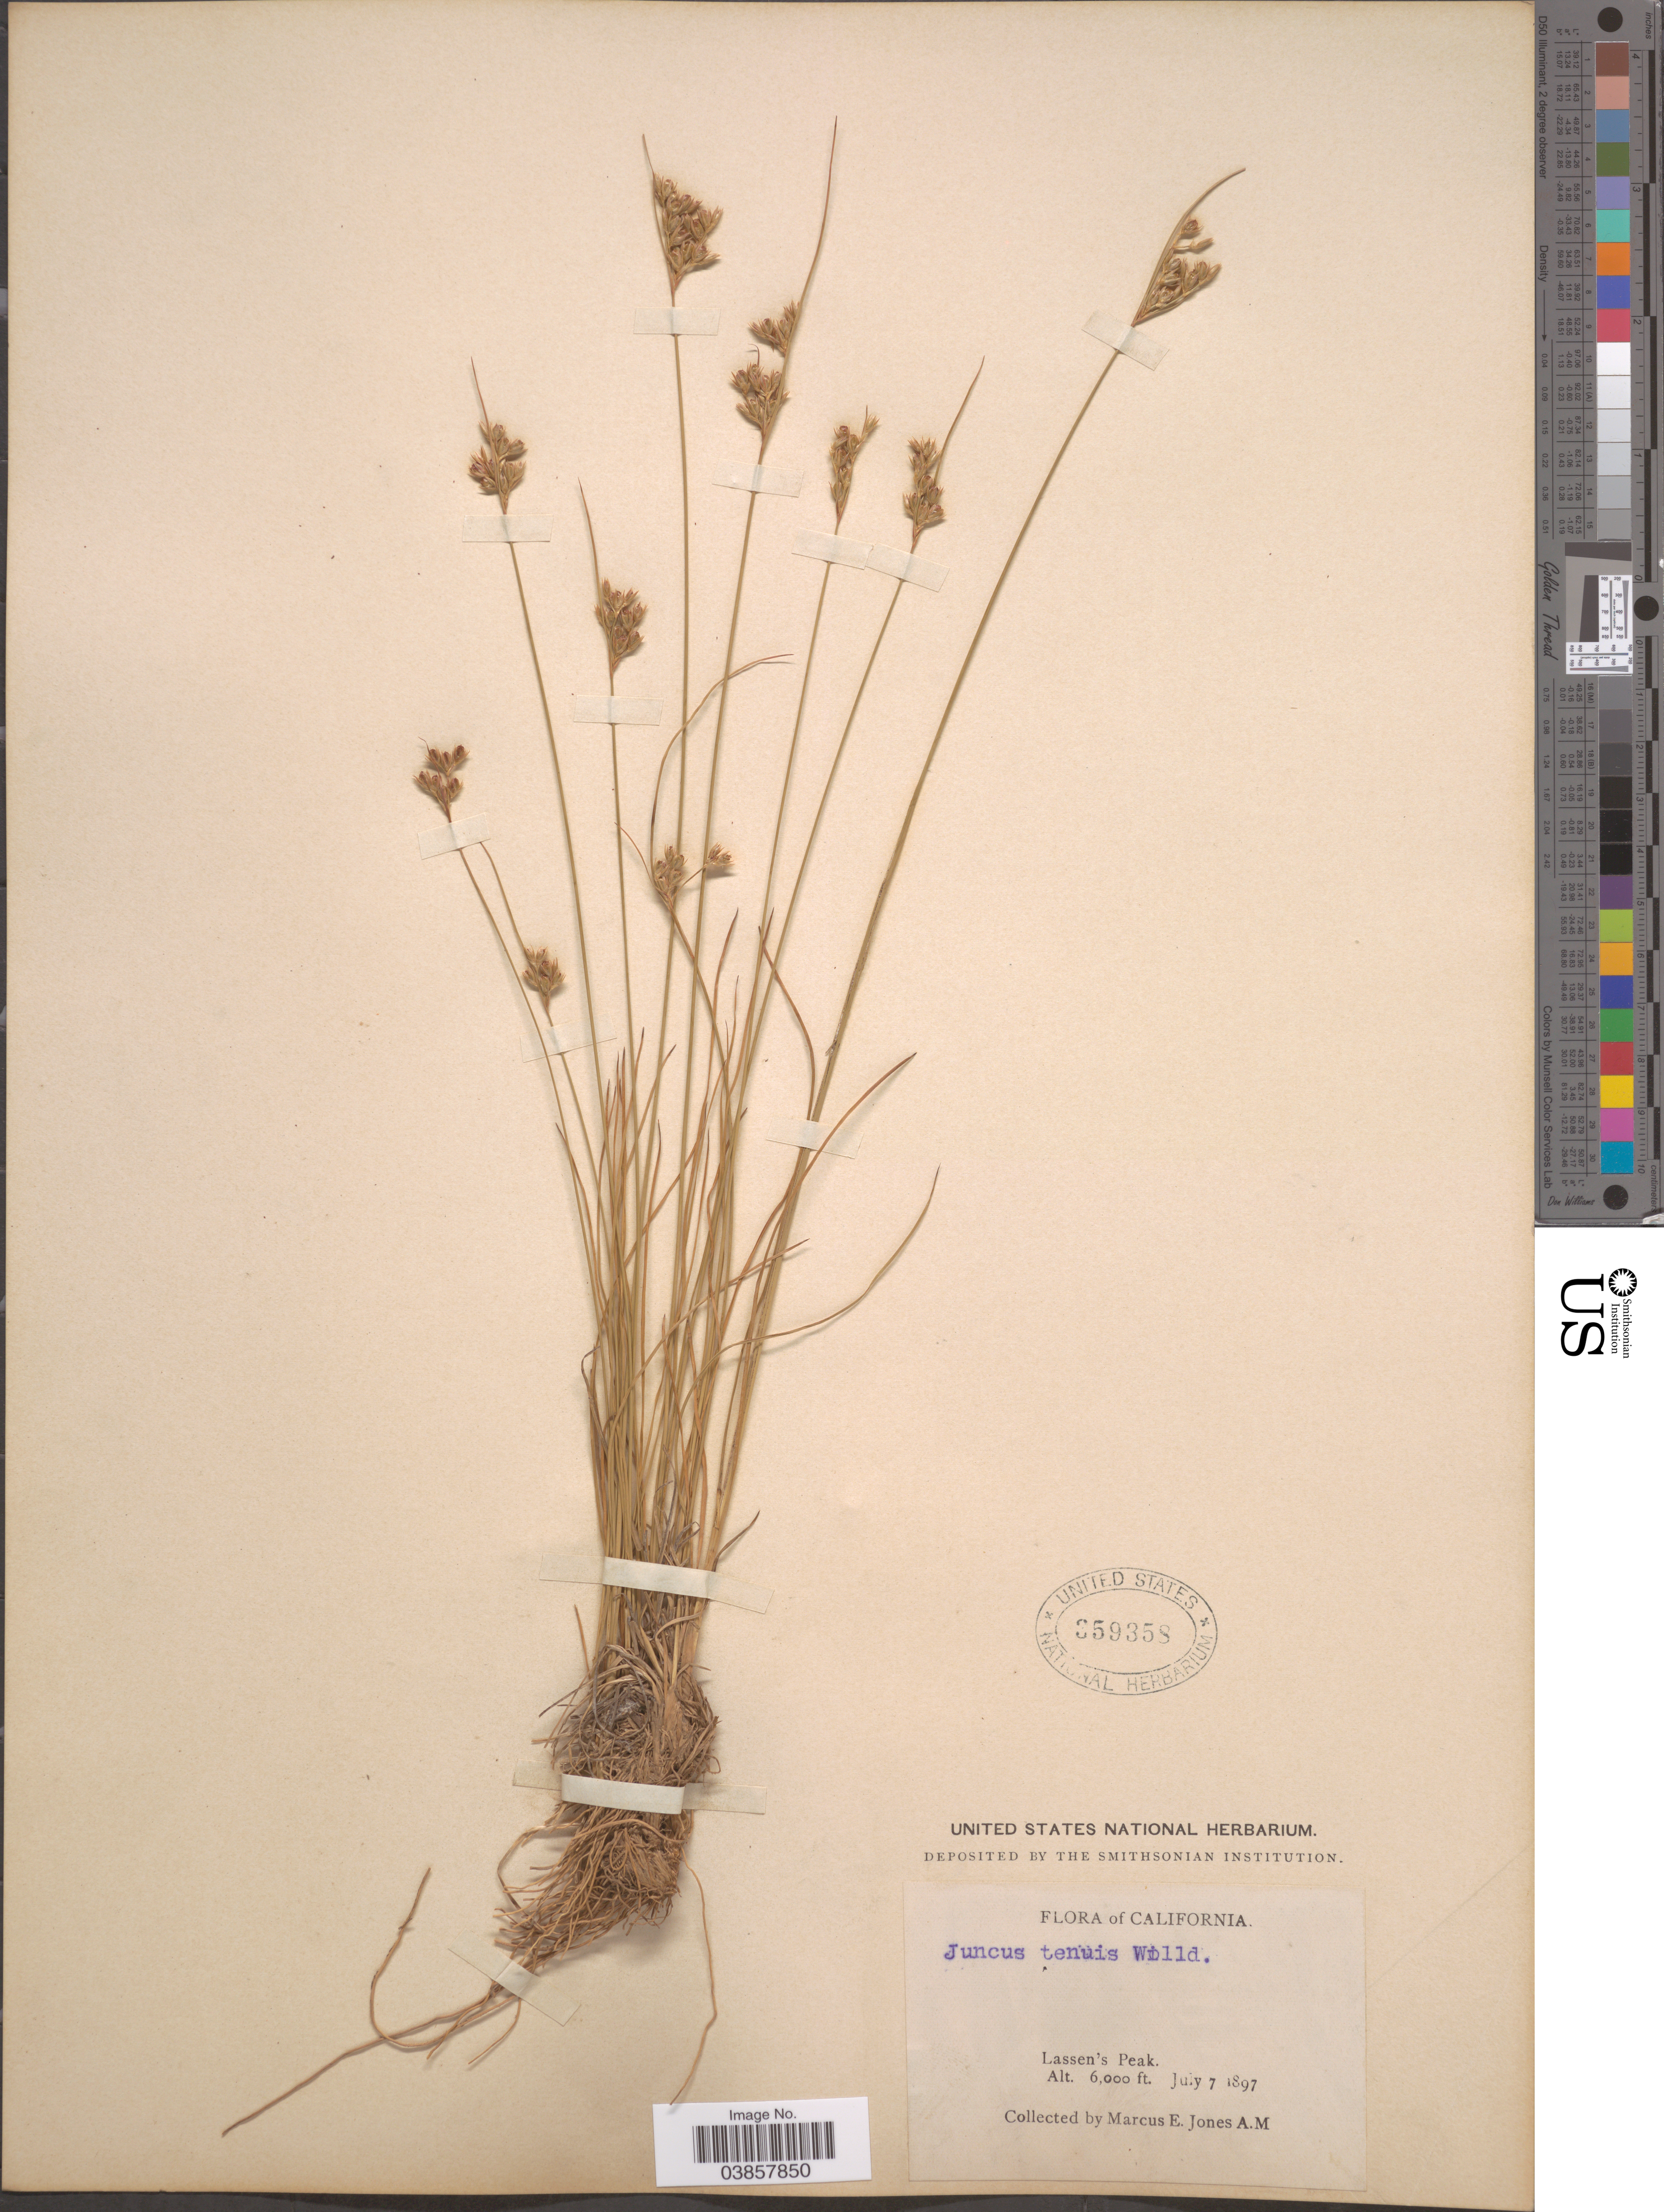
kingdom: Plantae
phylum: Tracheophyta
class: Liliopsida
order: Poales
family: Juncaceae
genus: Juncus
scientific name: Juncus tenuis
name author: Willd.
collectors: M. E. Jones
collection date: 1897-07-07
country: United States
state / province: California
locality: Lassen's Peak.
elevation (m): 1829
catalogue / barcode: US 359358